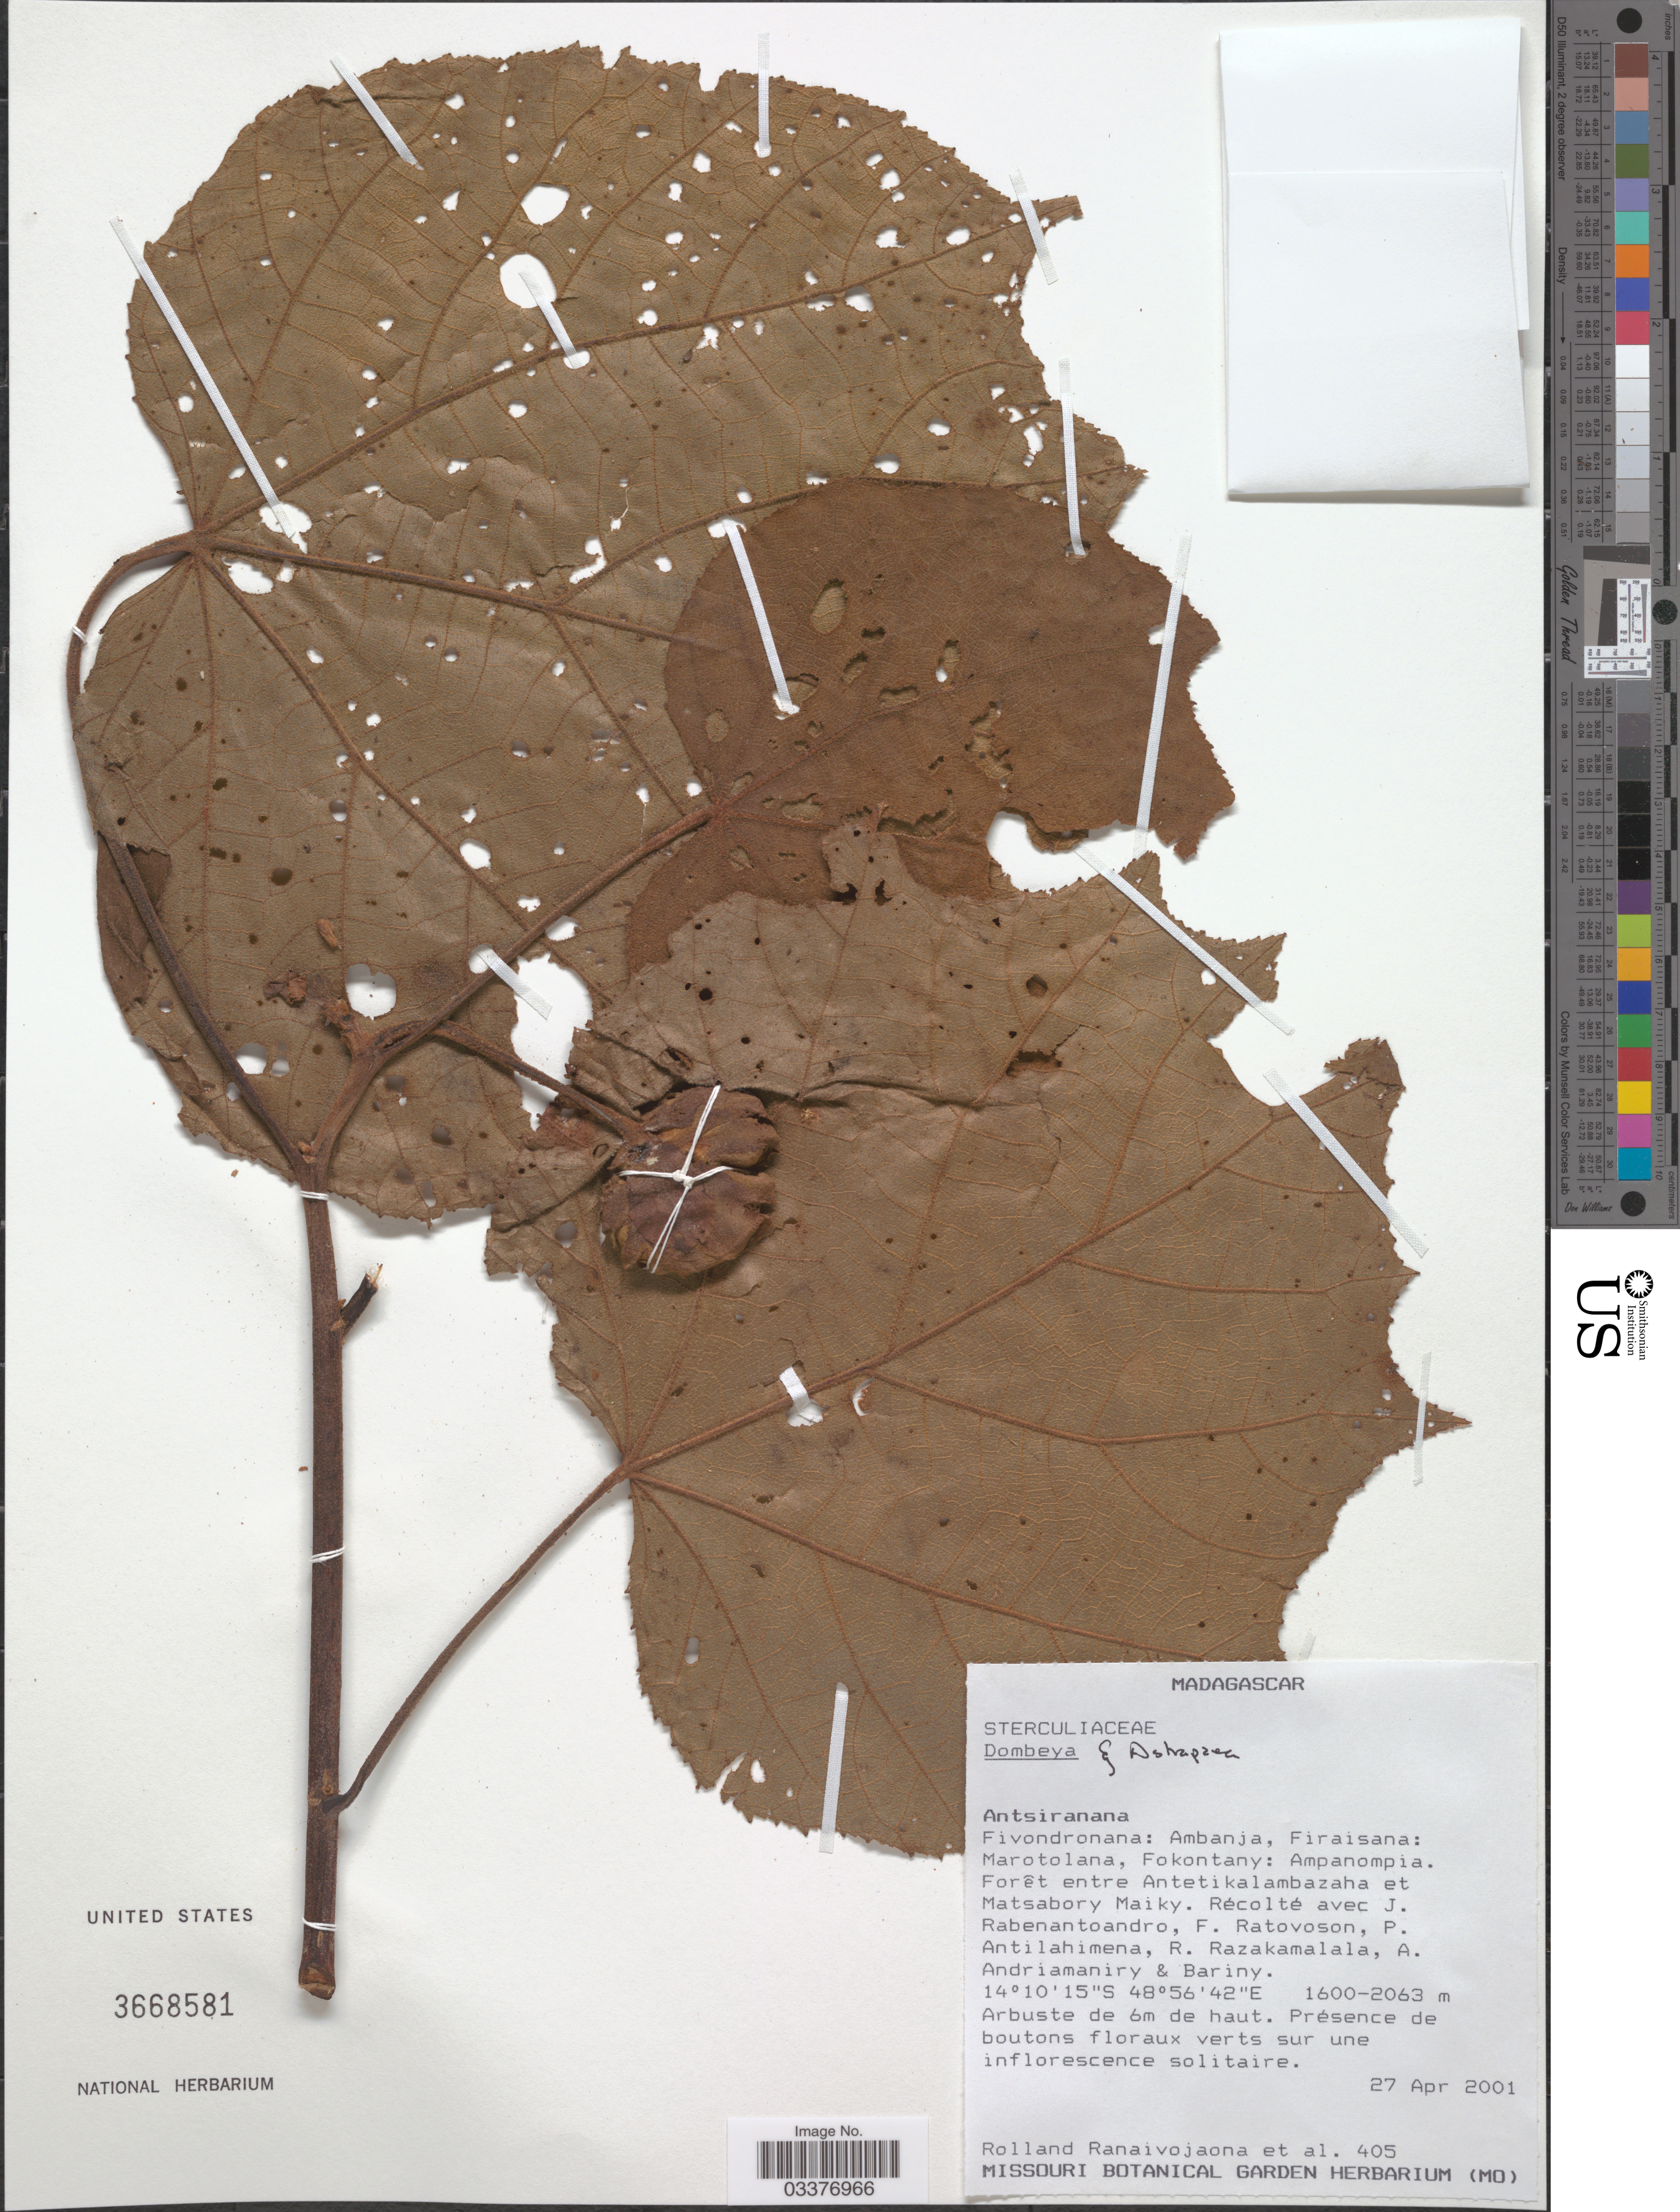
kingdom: Plantae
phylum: Tracheophyta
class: Magnoliopsida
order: Malvales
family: Malvaceae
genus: Dombeya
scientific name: Dombeya sp.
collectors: R. Ranaivojaona, J. Rabenantoandro, F. Ratovoson, P. Antilahimena & et al.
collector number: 405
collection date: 2001-04-27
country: Madagascar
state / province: Diana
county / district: Ambanja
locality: Fivondronana: Ambanja, Firaisana: Marotolana, Fokontany: Ampanompia. Forêt entre Antetikalambazaha et Matsabory Maiky.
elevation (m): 1600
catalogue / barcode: US 3668581